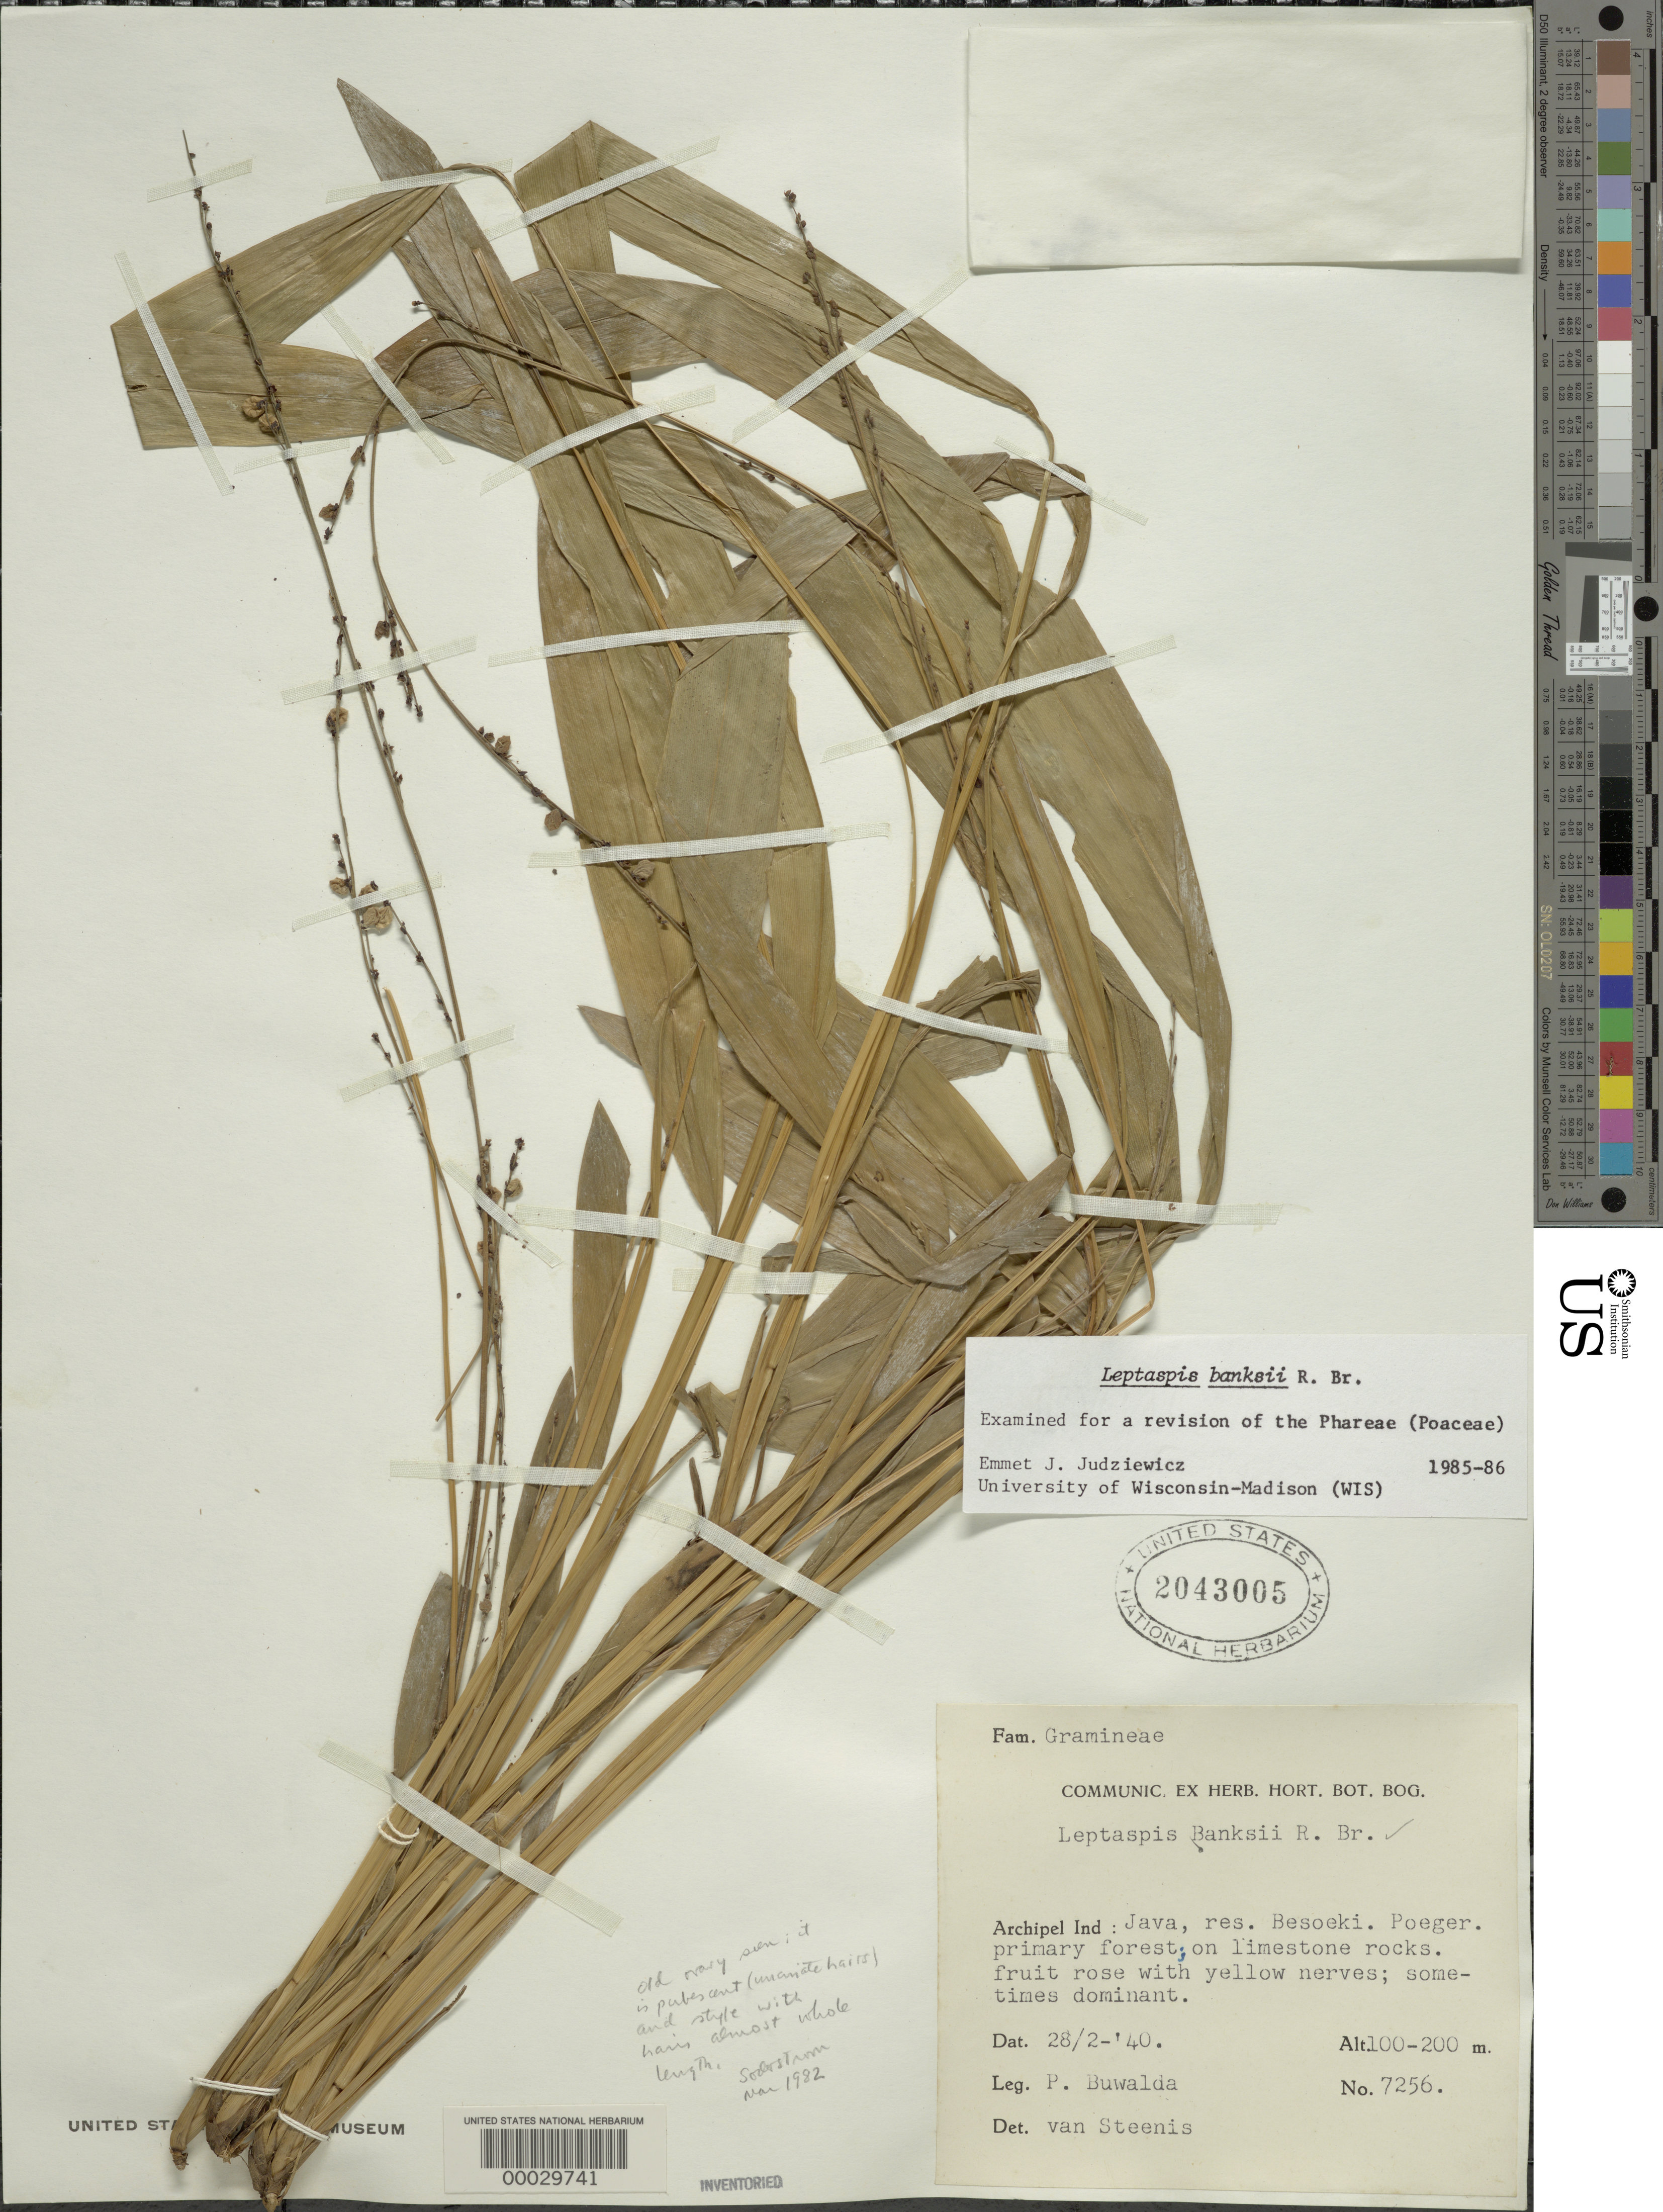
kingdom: Plantae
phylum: Tracheophyta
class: Liliopsida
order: Poales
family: Poaceae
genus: Leptaspis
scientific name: Leptaspis banksii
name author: R. Br.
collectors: P. Buwalda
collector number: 7256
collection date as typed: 28 Feb 1940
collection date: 1940-02-28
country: Indonesia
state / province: Java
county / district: Jawa Timur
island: Java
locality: Besoeki, poeger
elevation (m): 100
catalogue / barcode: US 2043005